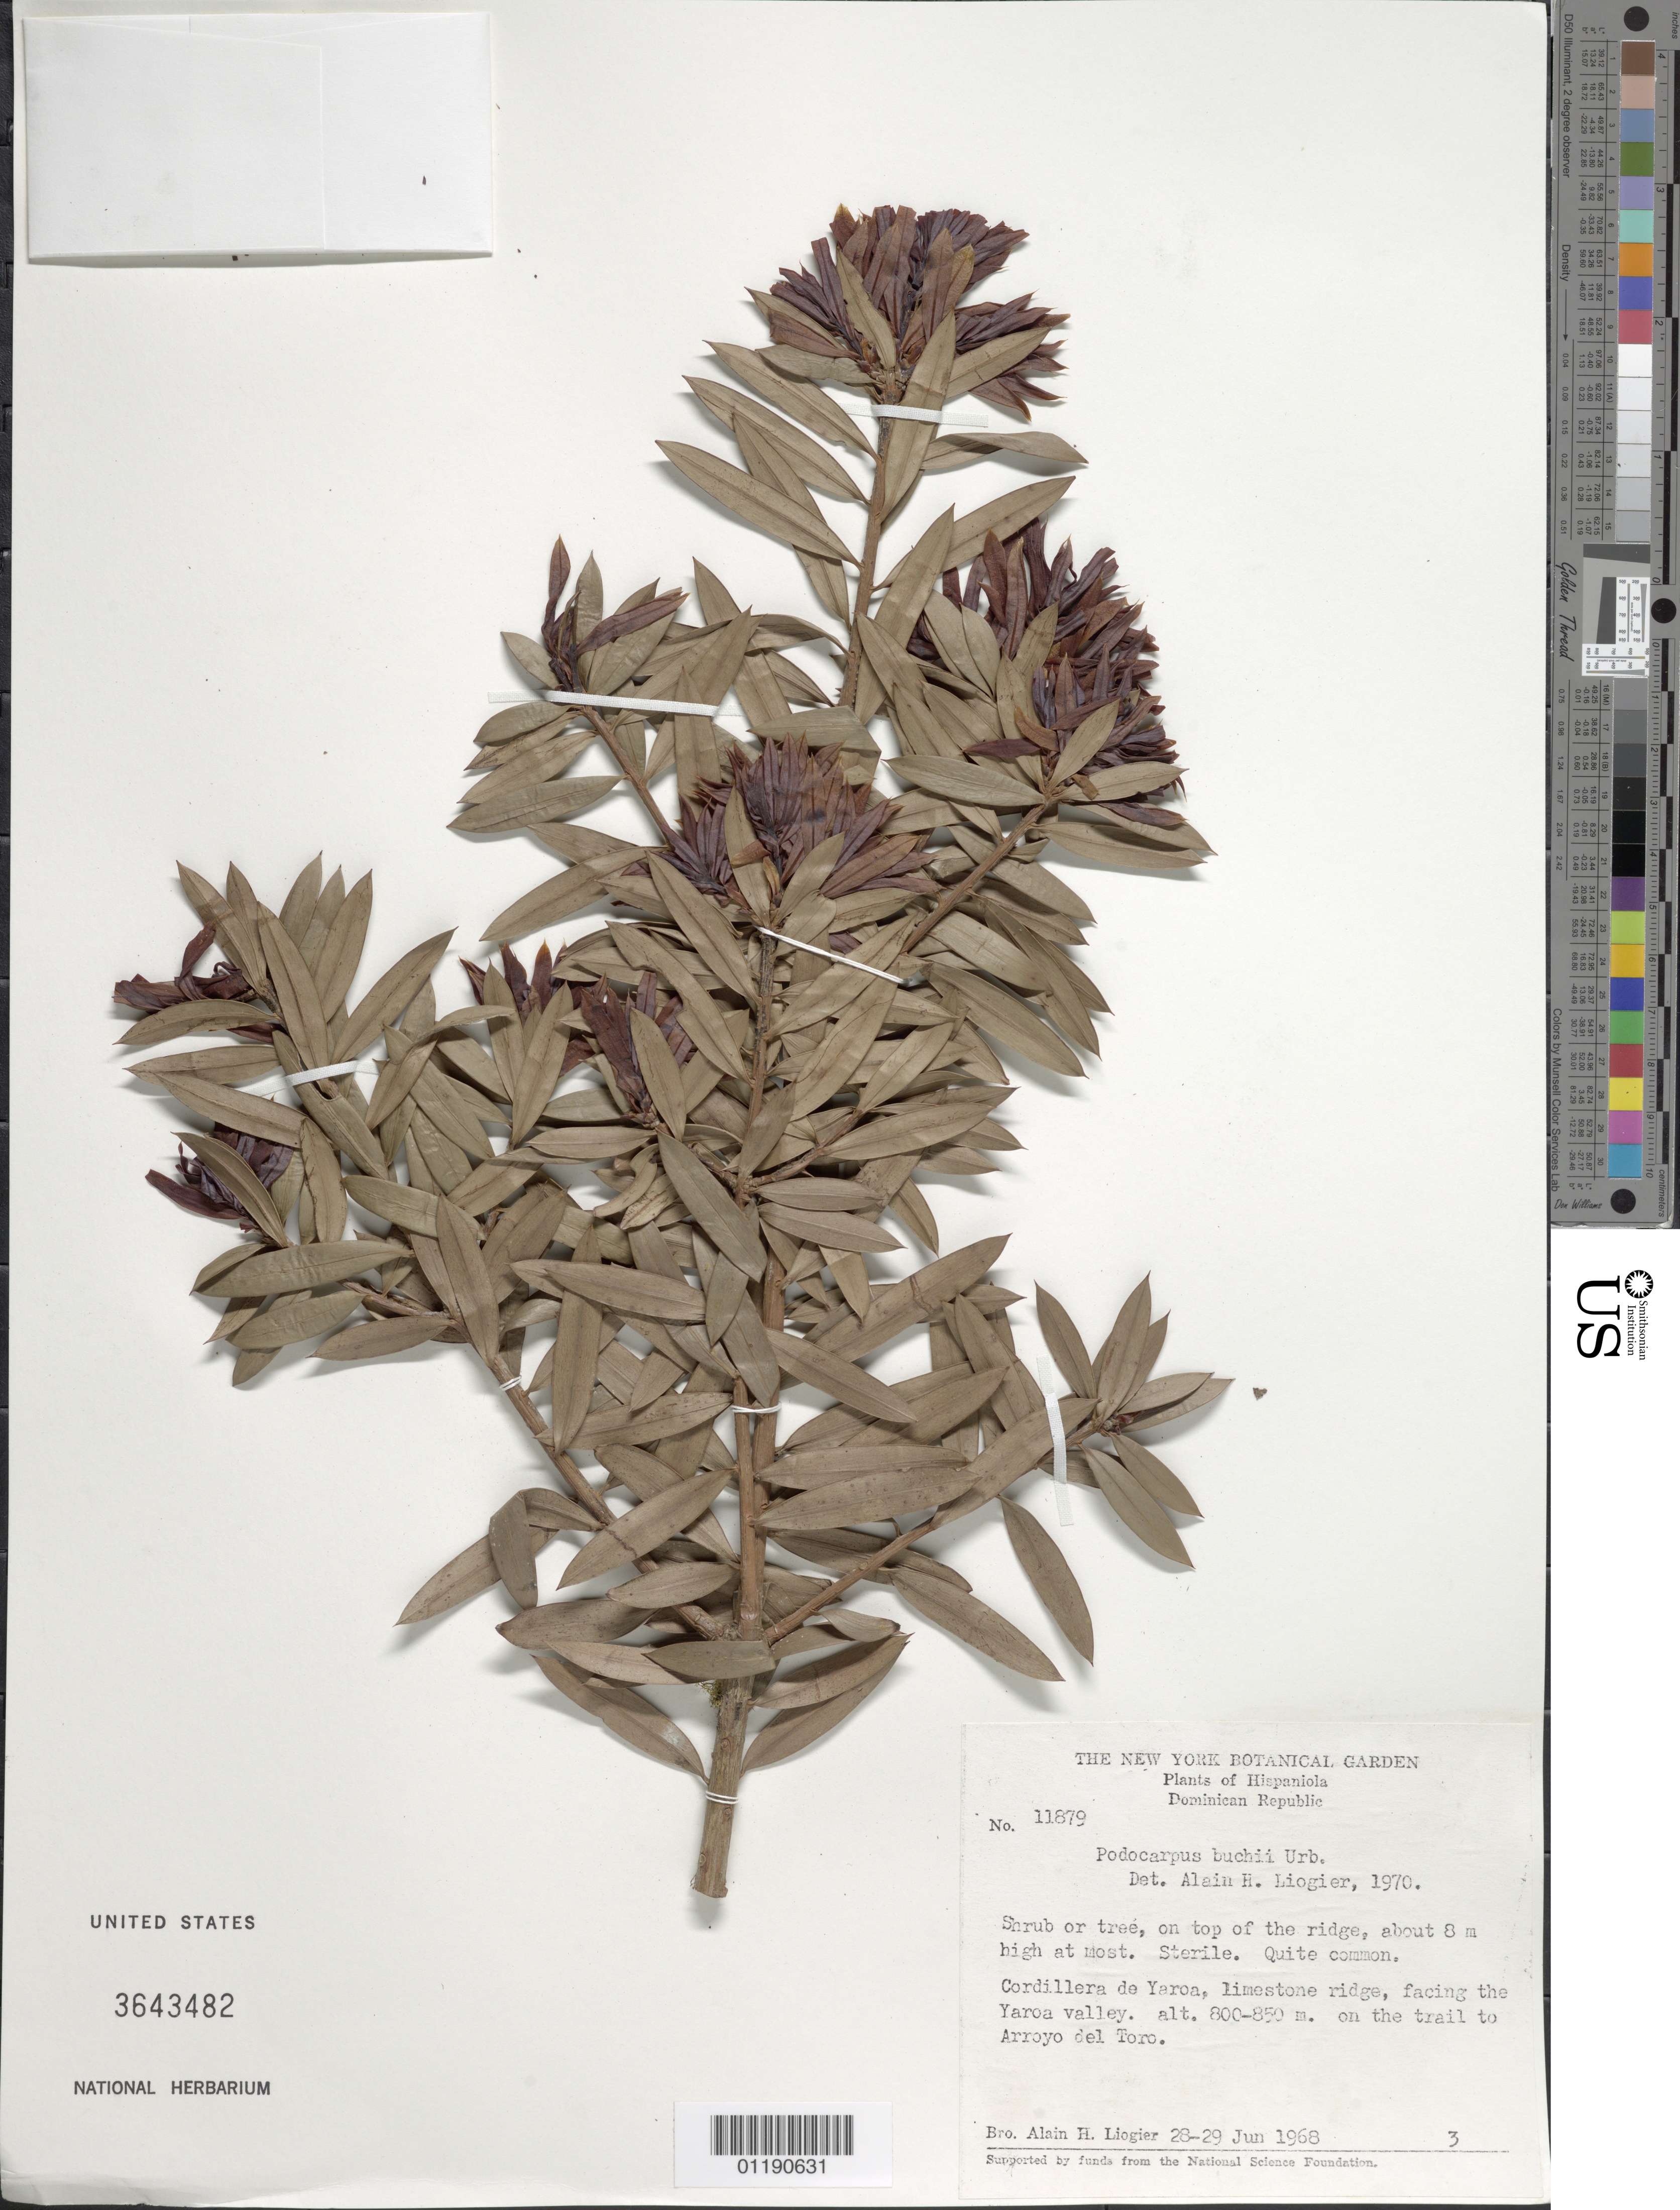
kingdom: Plantae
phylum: Tracheophyta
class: Pinopsida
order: Pinales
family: Podocarpaceae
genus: Podocarpus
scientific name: Podocarpus buchii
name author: Urb.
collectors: A. H. Liogier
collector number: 11879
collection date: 1968-06-28/1968-06-29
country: Dominican Republic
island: Hispaniola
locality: Cordillera de Yaroa, facing the Yaroa valley.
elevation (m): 800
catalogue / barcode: US 3643482